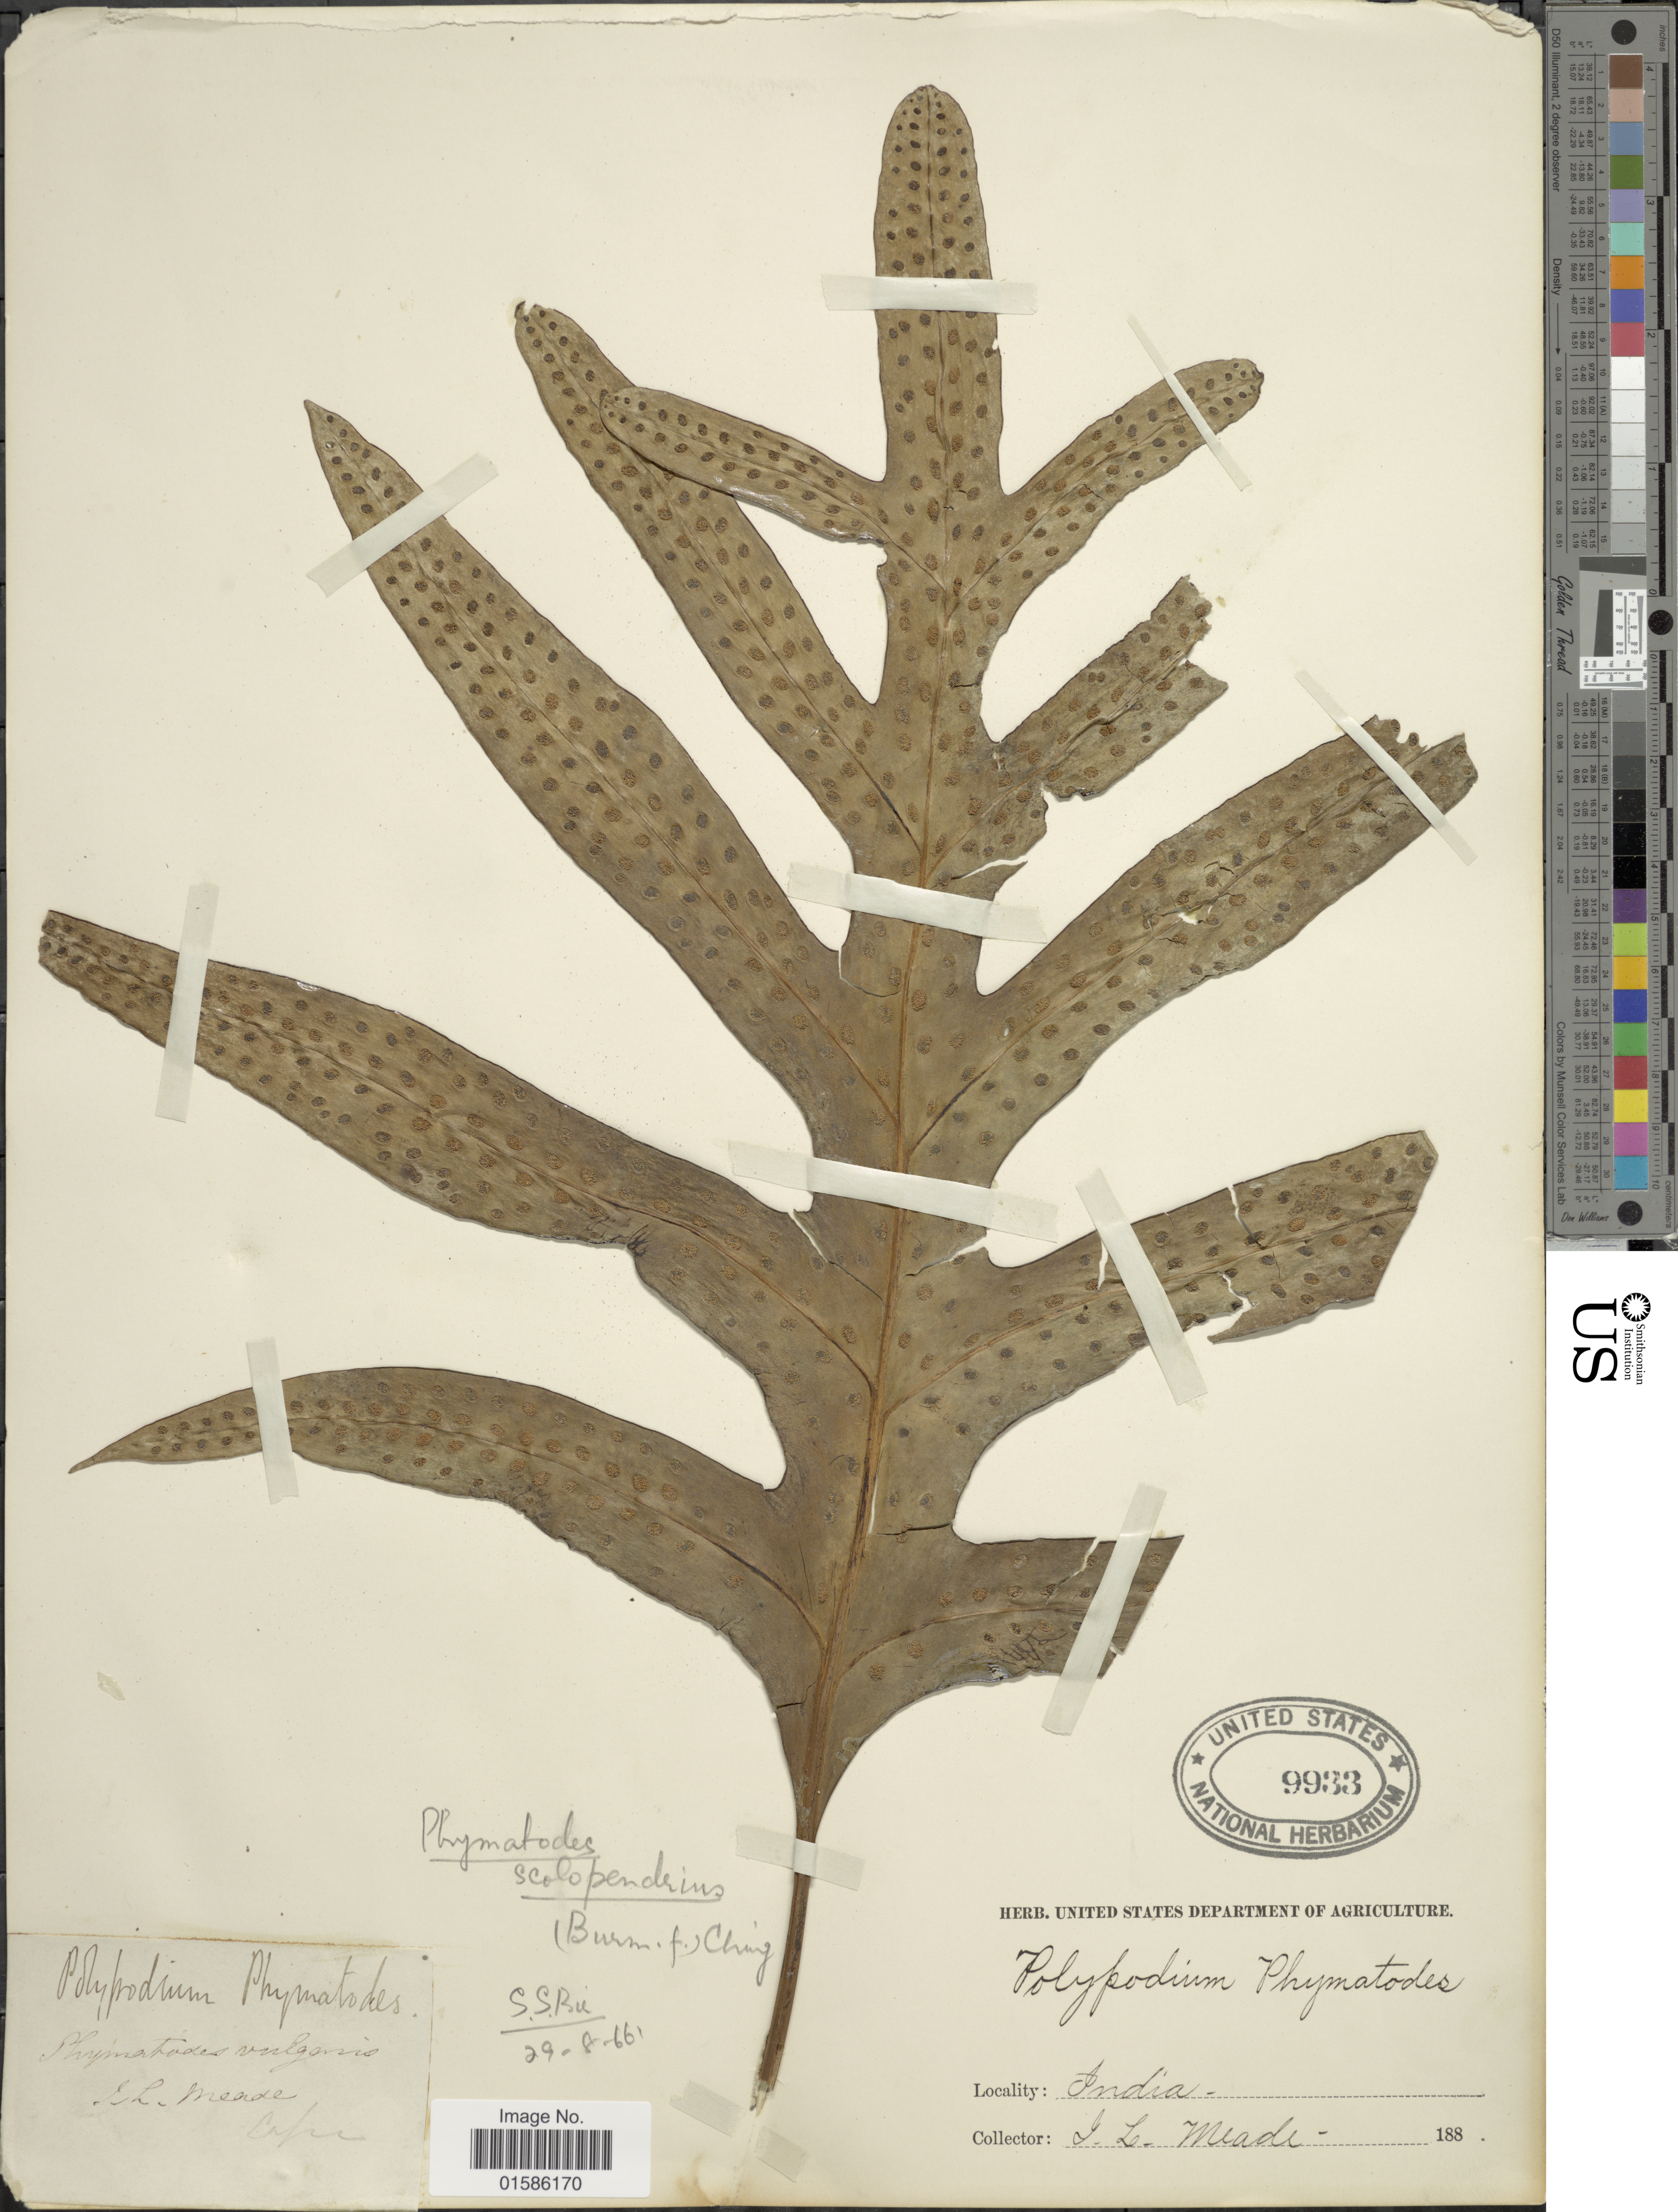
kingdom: Plantae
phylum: Tracheophyta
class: Polypodiopsida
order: Polypodiales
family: Polypodiaceae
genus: Microsorum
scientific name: Microsorum scolopendria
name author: (Burm. f.) Copel.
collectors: T. Meade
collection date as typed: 188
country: India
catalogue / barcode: US 9933